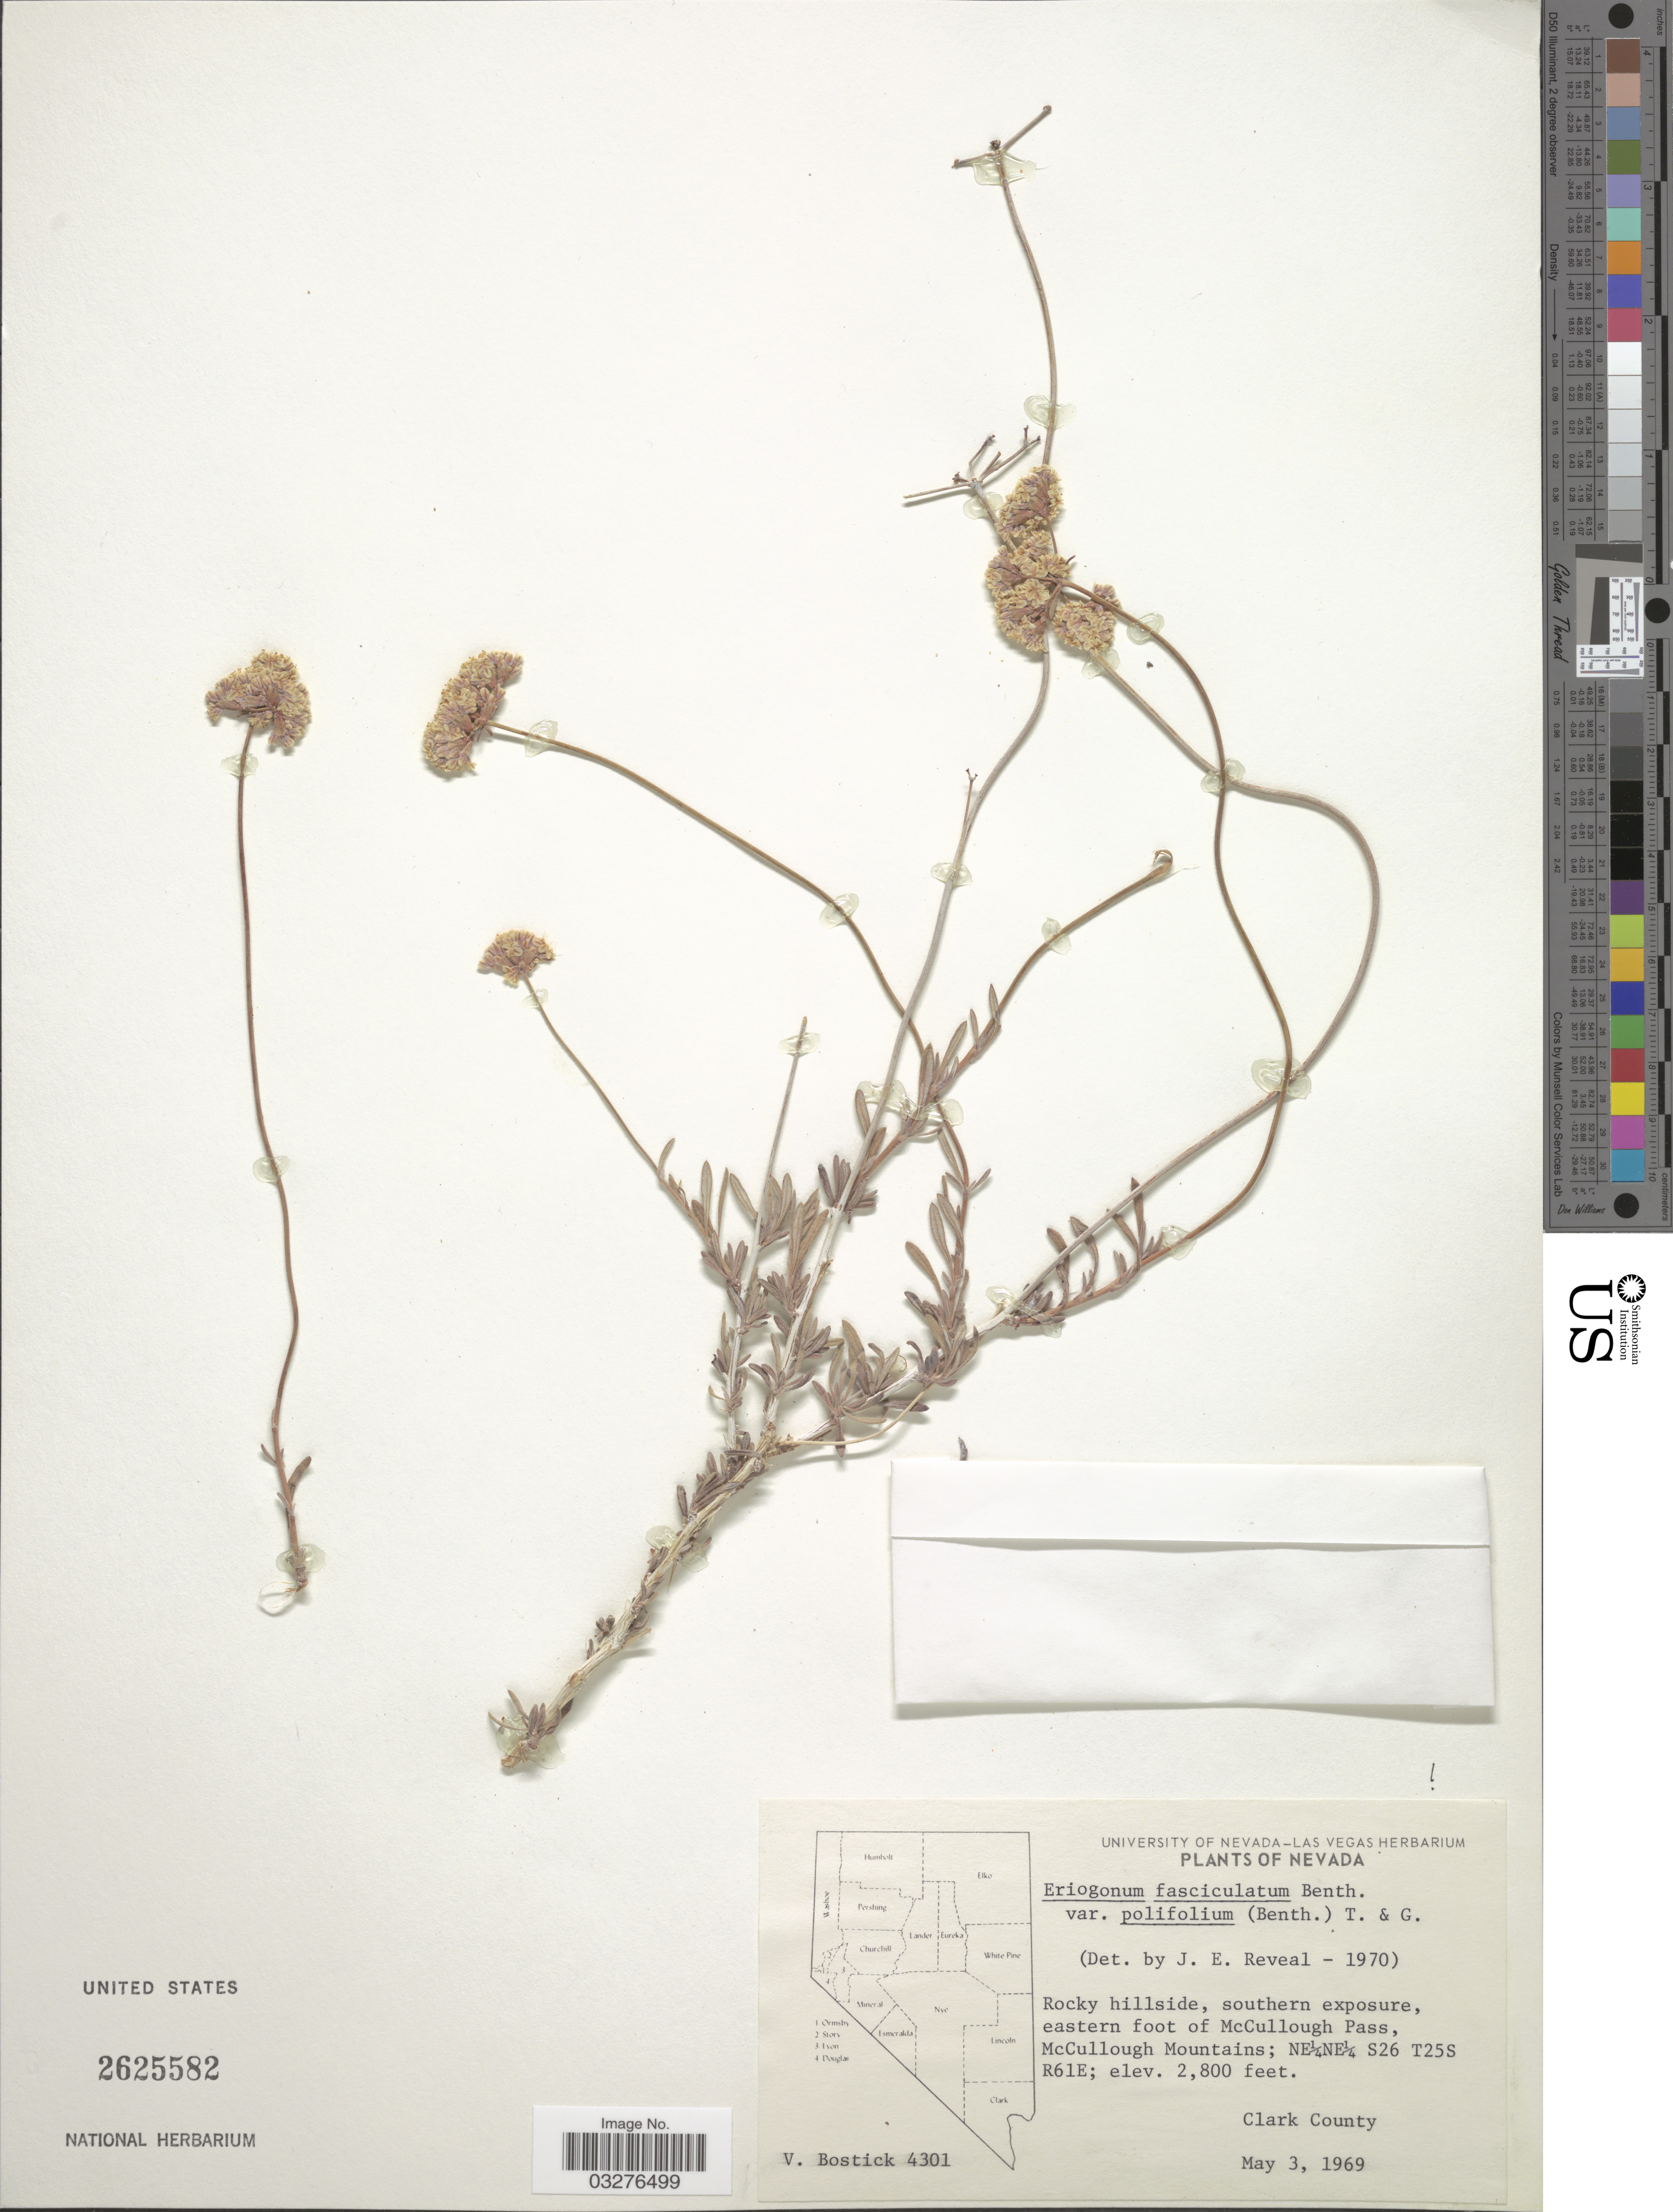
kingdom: Plantae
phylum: Tracheophyta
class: Magnoliopsida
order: Caryophyllales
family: Polygonaceae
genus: Eriogonum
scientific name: Eriogonum fasciculatum var. polifolium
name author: (Benth.) Torr. & A. Gray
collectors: V. Bostick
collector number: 4301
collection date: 1969-05-03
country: United States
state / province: Nevada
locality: Rocky hillside, southern exposure, eastern foot of McCullough Pass, McCullough Mountains; NE¼NE¼ S26 T25S R16E.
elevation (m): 853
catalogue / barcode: US 2625582